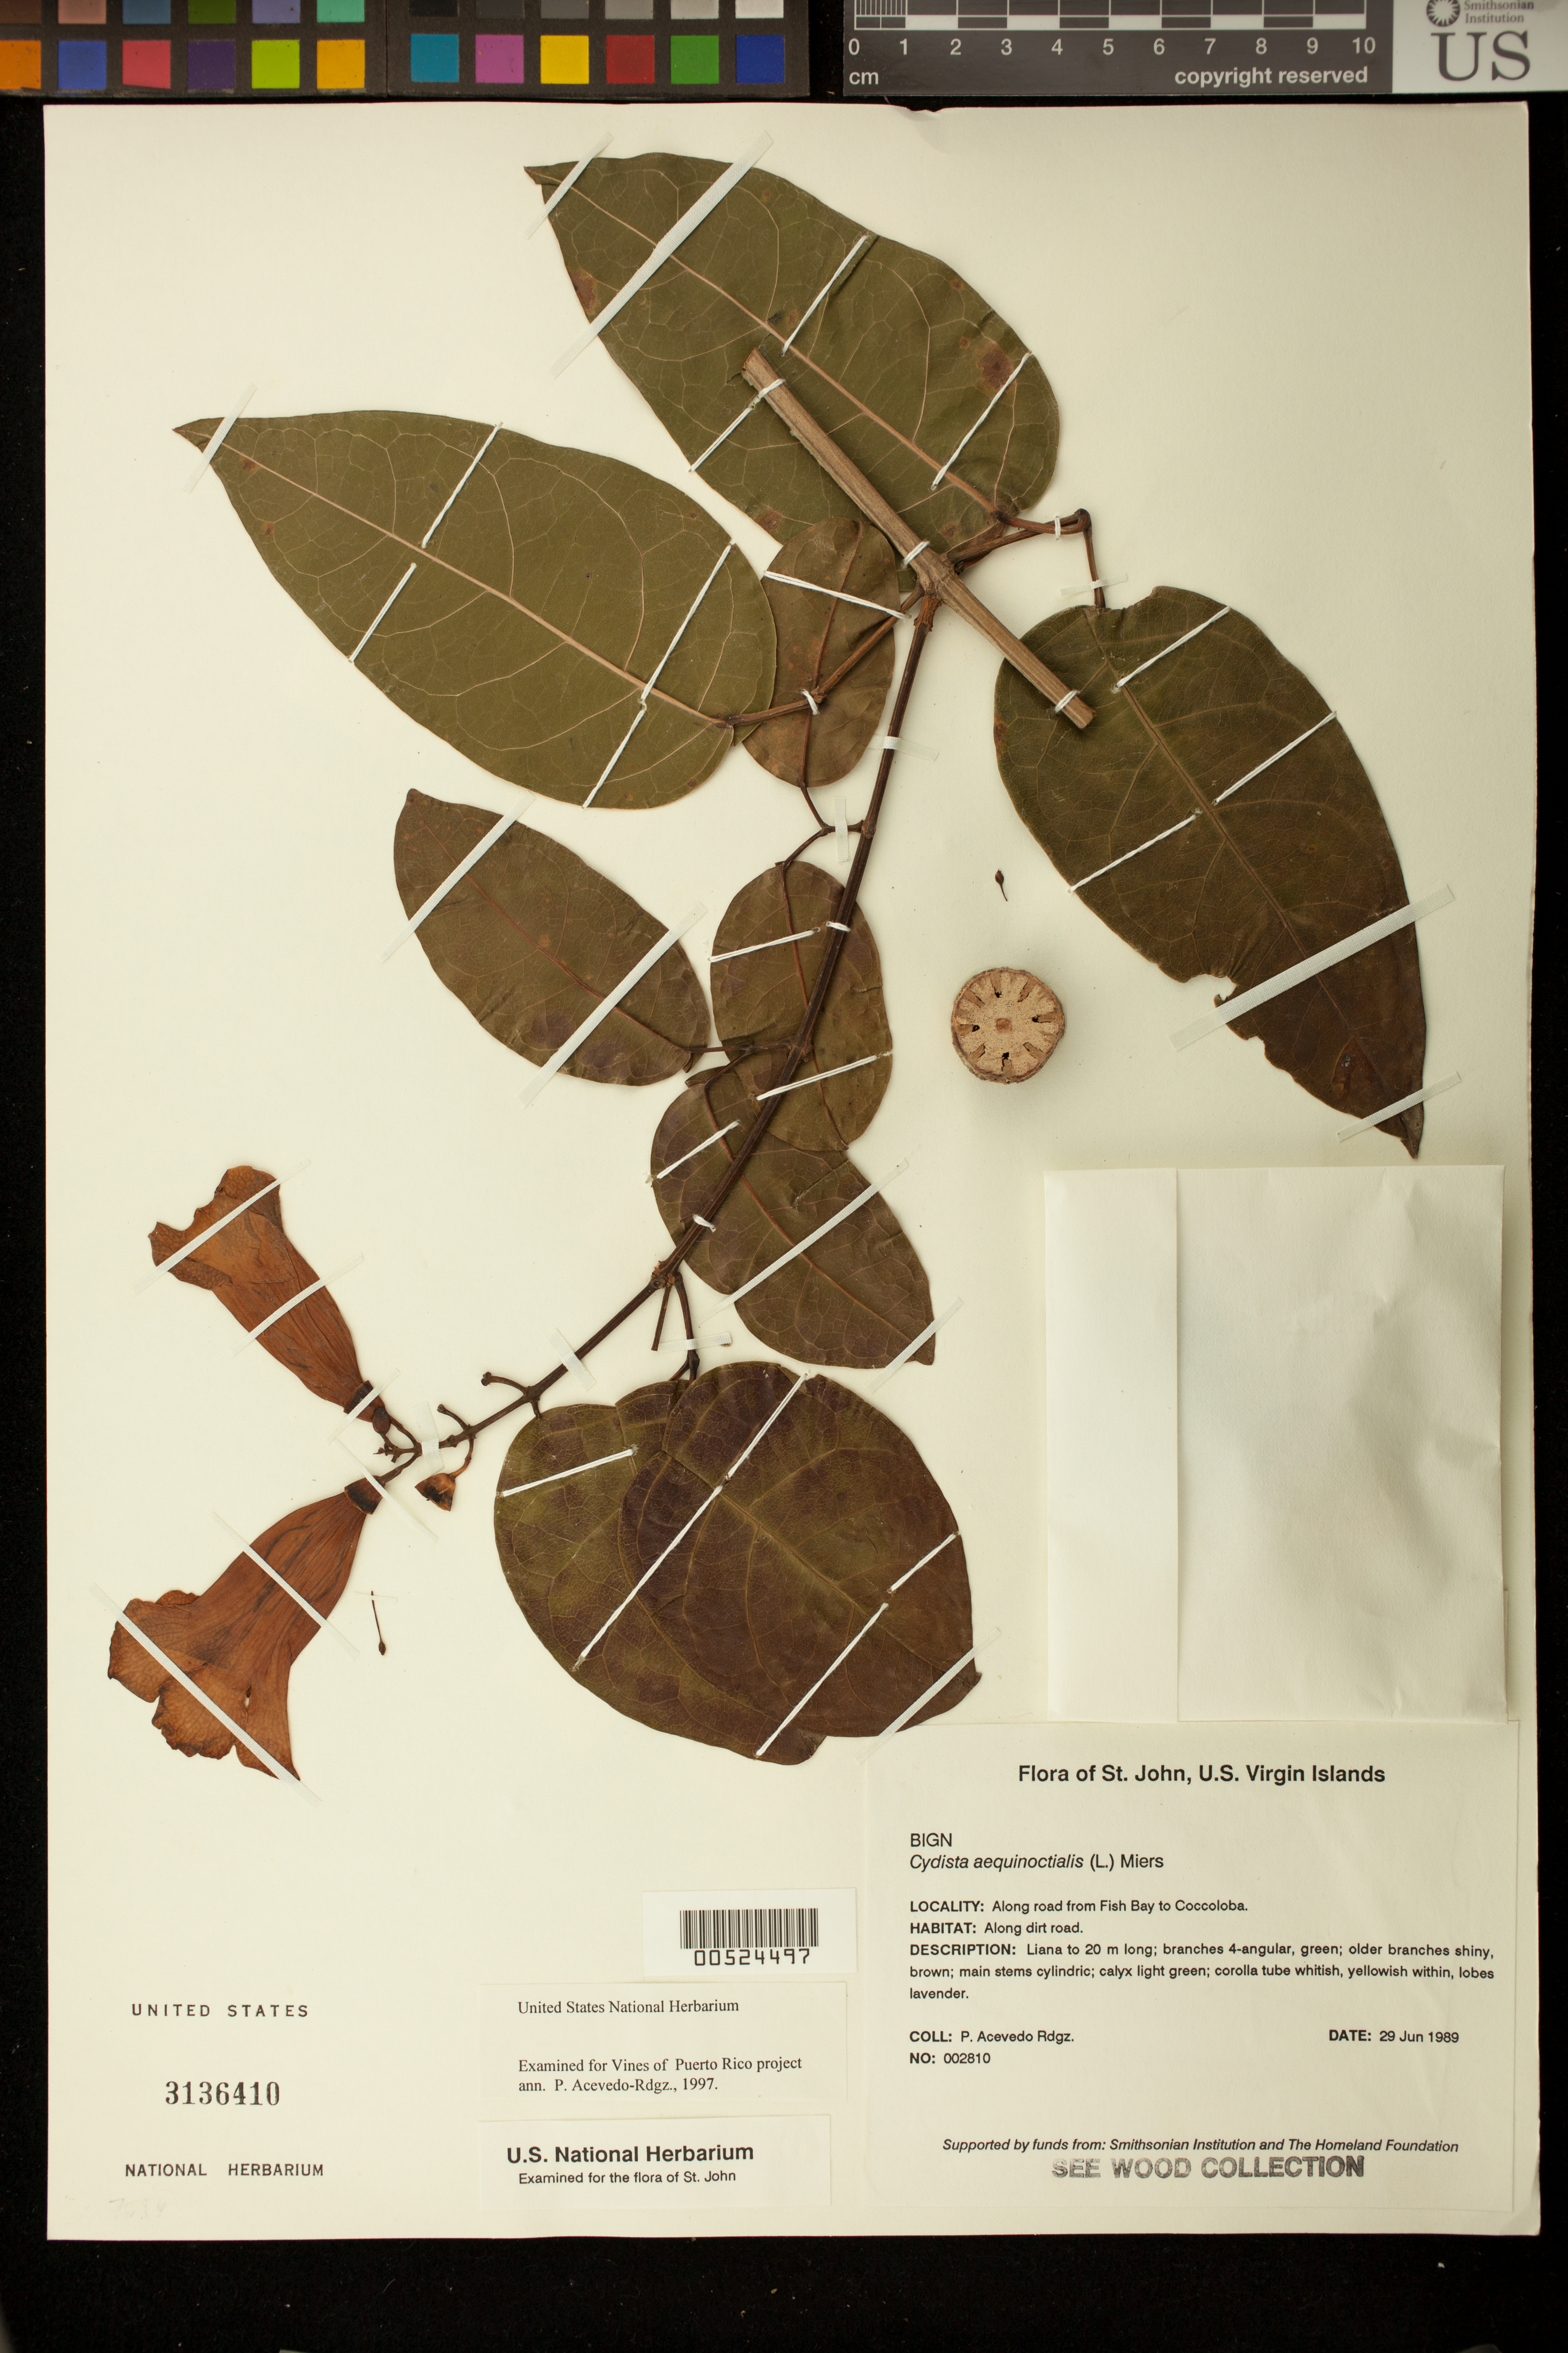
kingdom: Plantae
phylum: Tracheophyta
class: Magnoliopsida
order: Lamiales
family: Bignoniaceae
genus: Bignonia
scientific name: Bignonia aequinoctialis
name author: L.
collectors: P. Acevedo-Rodr.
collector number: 2810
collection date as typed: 29 Jun 1989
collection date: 1989-06-29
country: U.S. Virgin Islands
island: St. John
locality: Along road from Fish Bay to Coccoloba.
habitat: Along dirt road.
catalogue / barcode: US 3136410